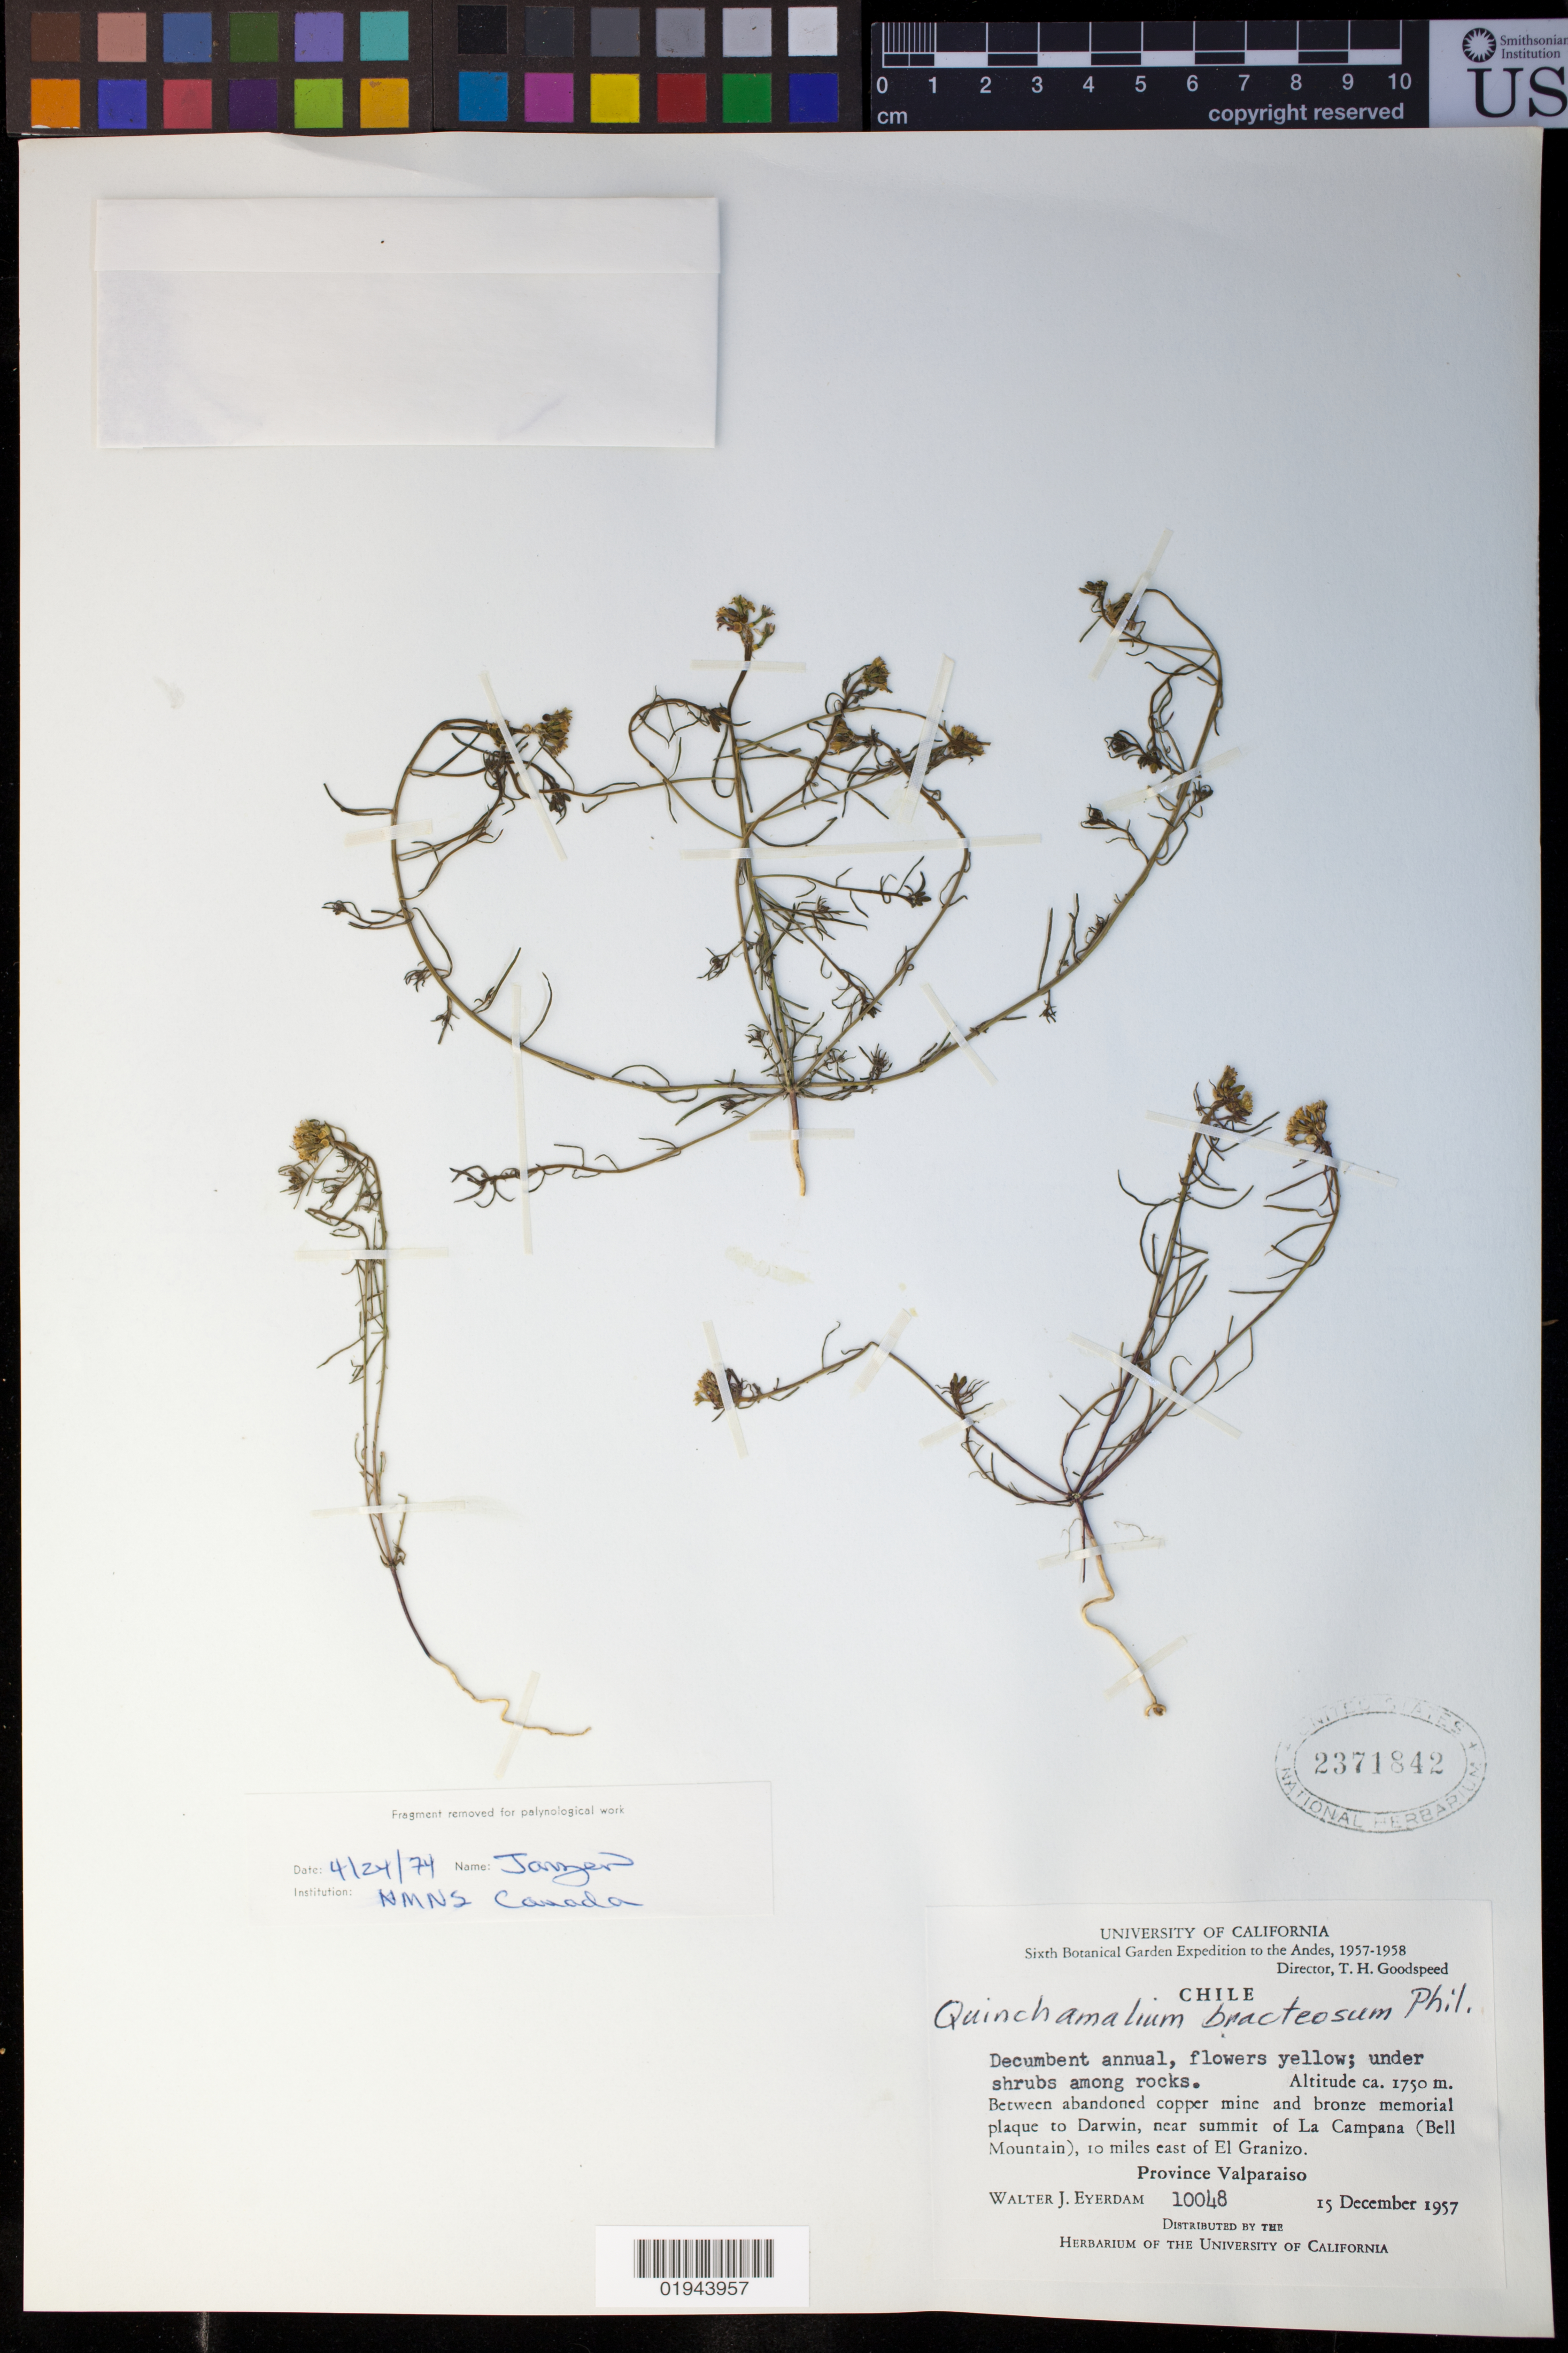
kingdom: Plantae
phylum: Tracheophyta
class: Magnoliopsida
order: Santalales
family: Schoepfiaceae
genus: Quinchamalium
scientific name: Quinchamalium bracteosum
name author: Phil.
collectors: W. J. Eyerdam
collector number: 10048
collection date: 1957-12-15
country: Chile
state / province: Valparaíso (V)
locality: Between abandoned copper mine and bronze memorial plaque to Darwin, near summit of La Campana (Bell Mountain), 10 miles east of El Granizo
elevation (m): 1750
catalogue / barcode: US 2371842